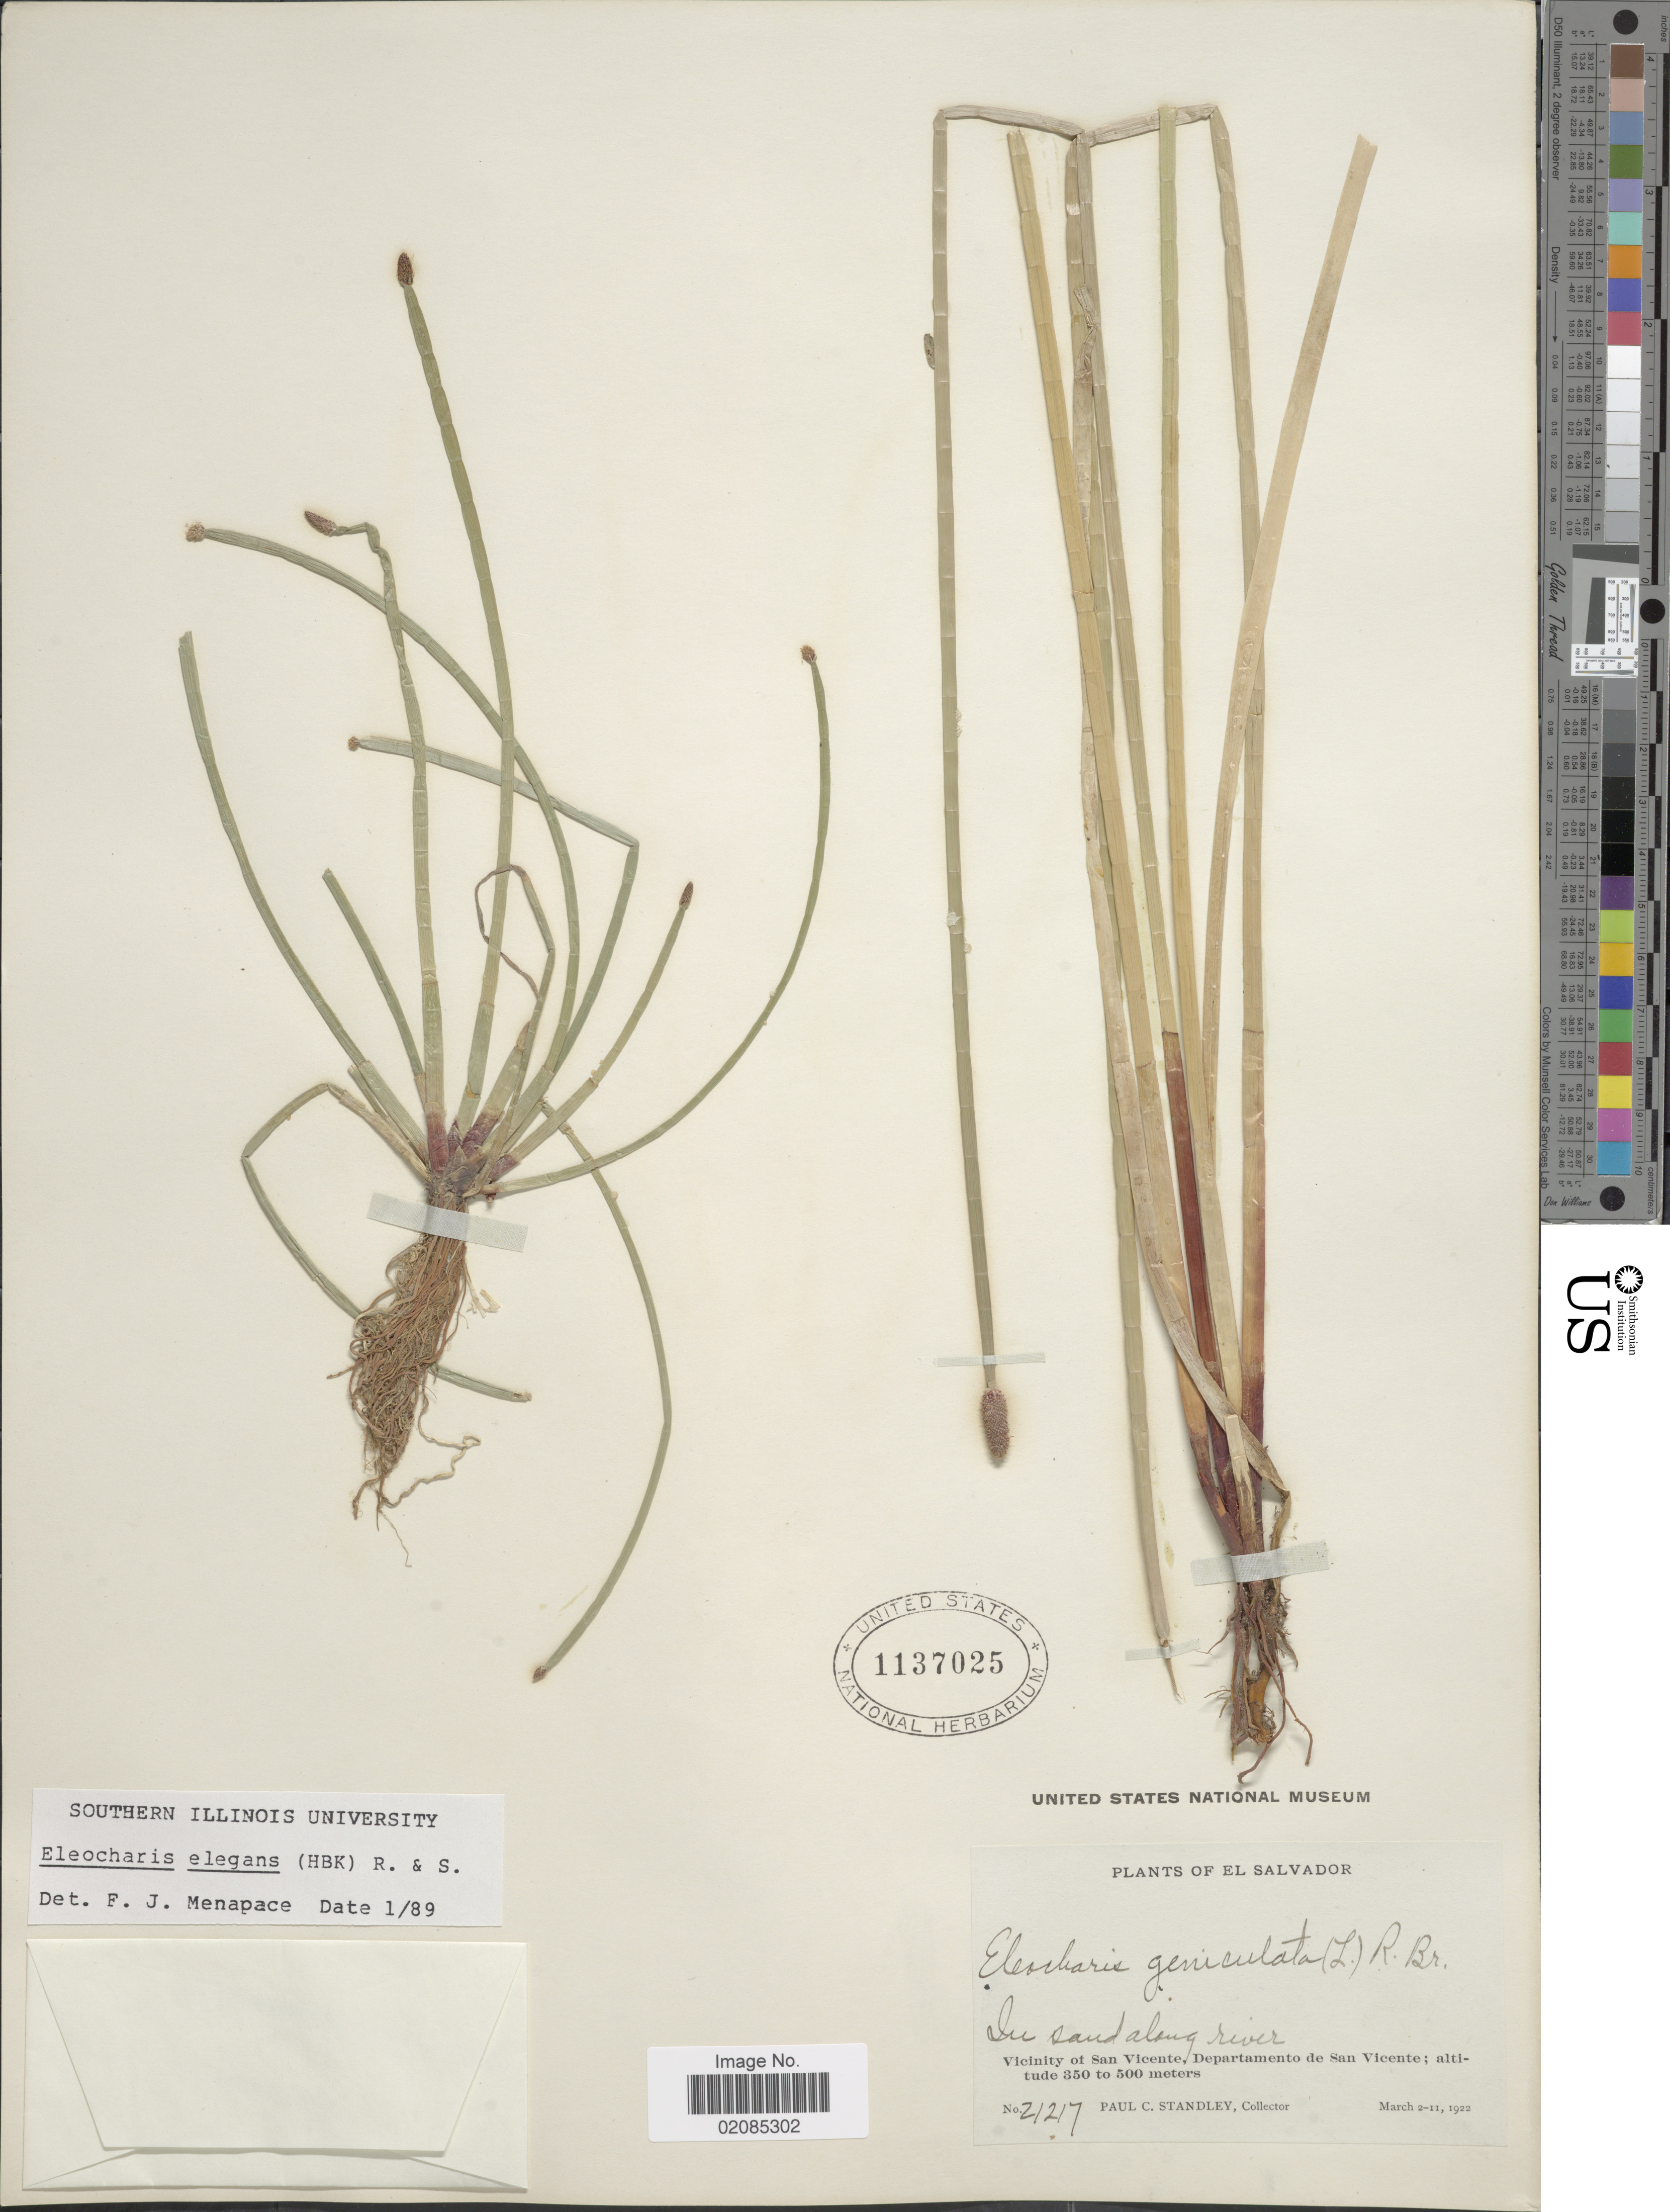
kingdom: Plantae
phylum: Tracheophyta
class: Liliopsida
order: Poales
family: Cyperaceae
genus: Eleocharis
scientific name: Eleocharis elegans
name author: (Kunth) Roem. & Schult.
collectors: P. C. Standley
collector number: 21217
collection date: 1922-03-02/1922-03-11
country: El Salvador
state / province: San Vincente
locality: Vicinity of San Vicente, Departamento de San Vicente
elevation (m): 350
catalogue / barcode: US 1137025